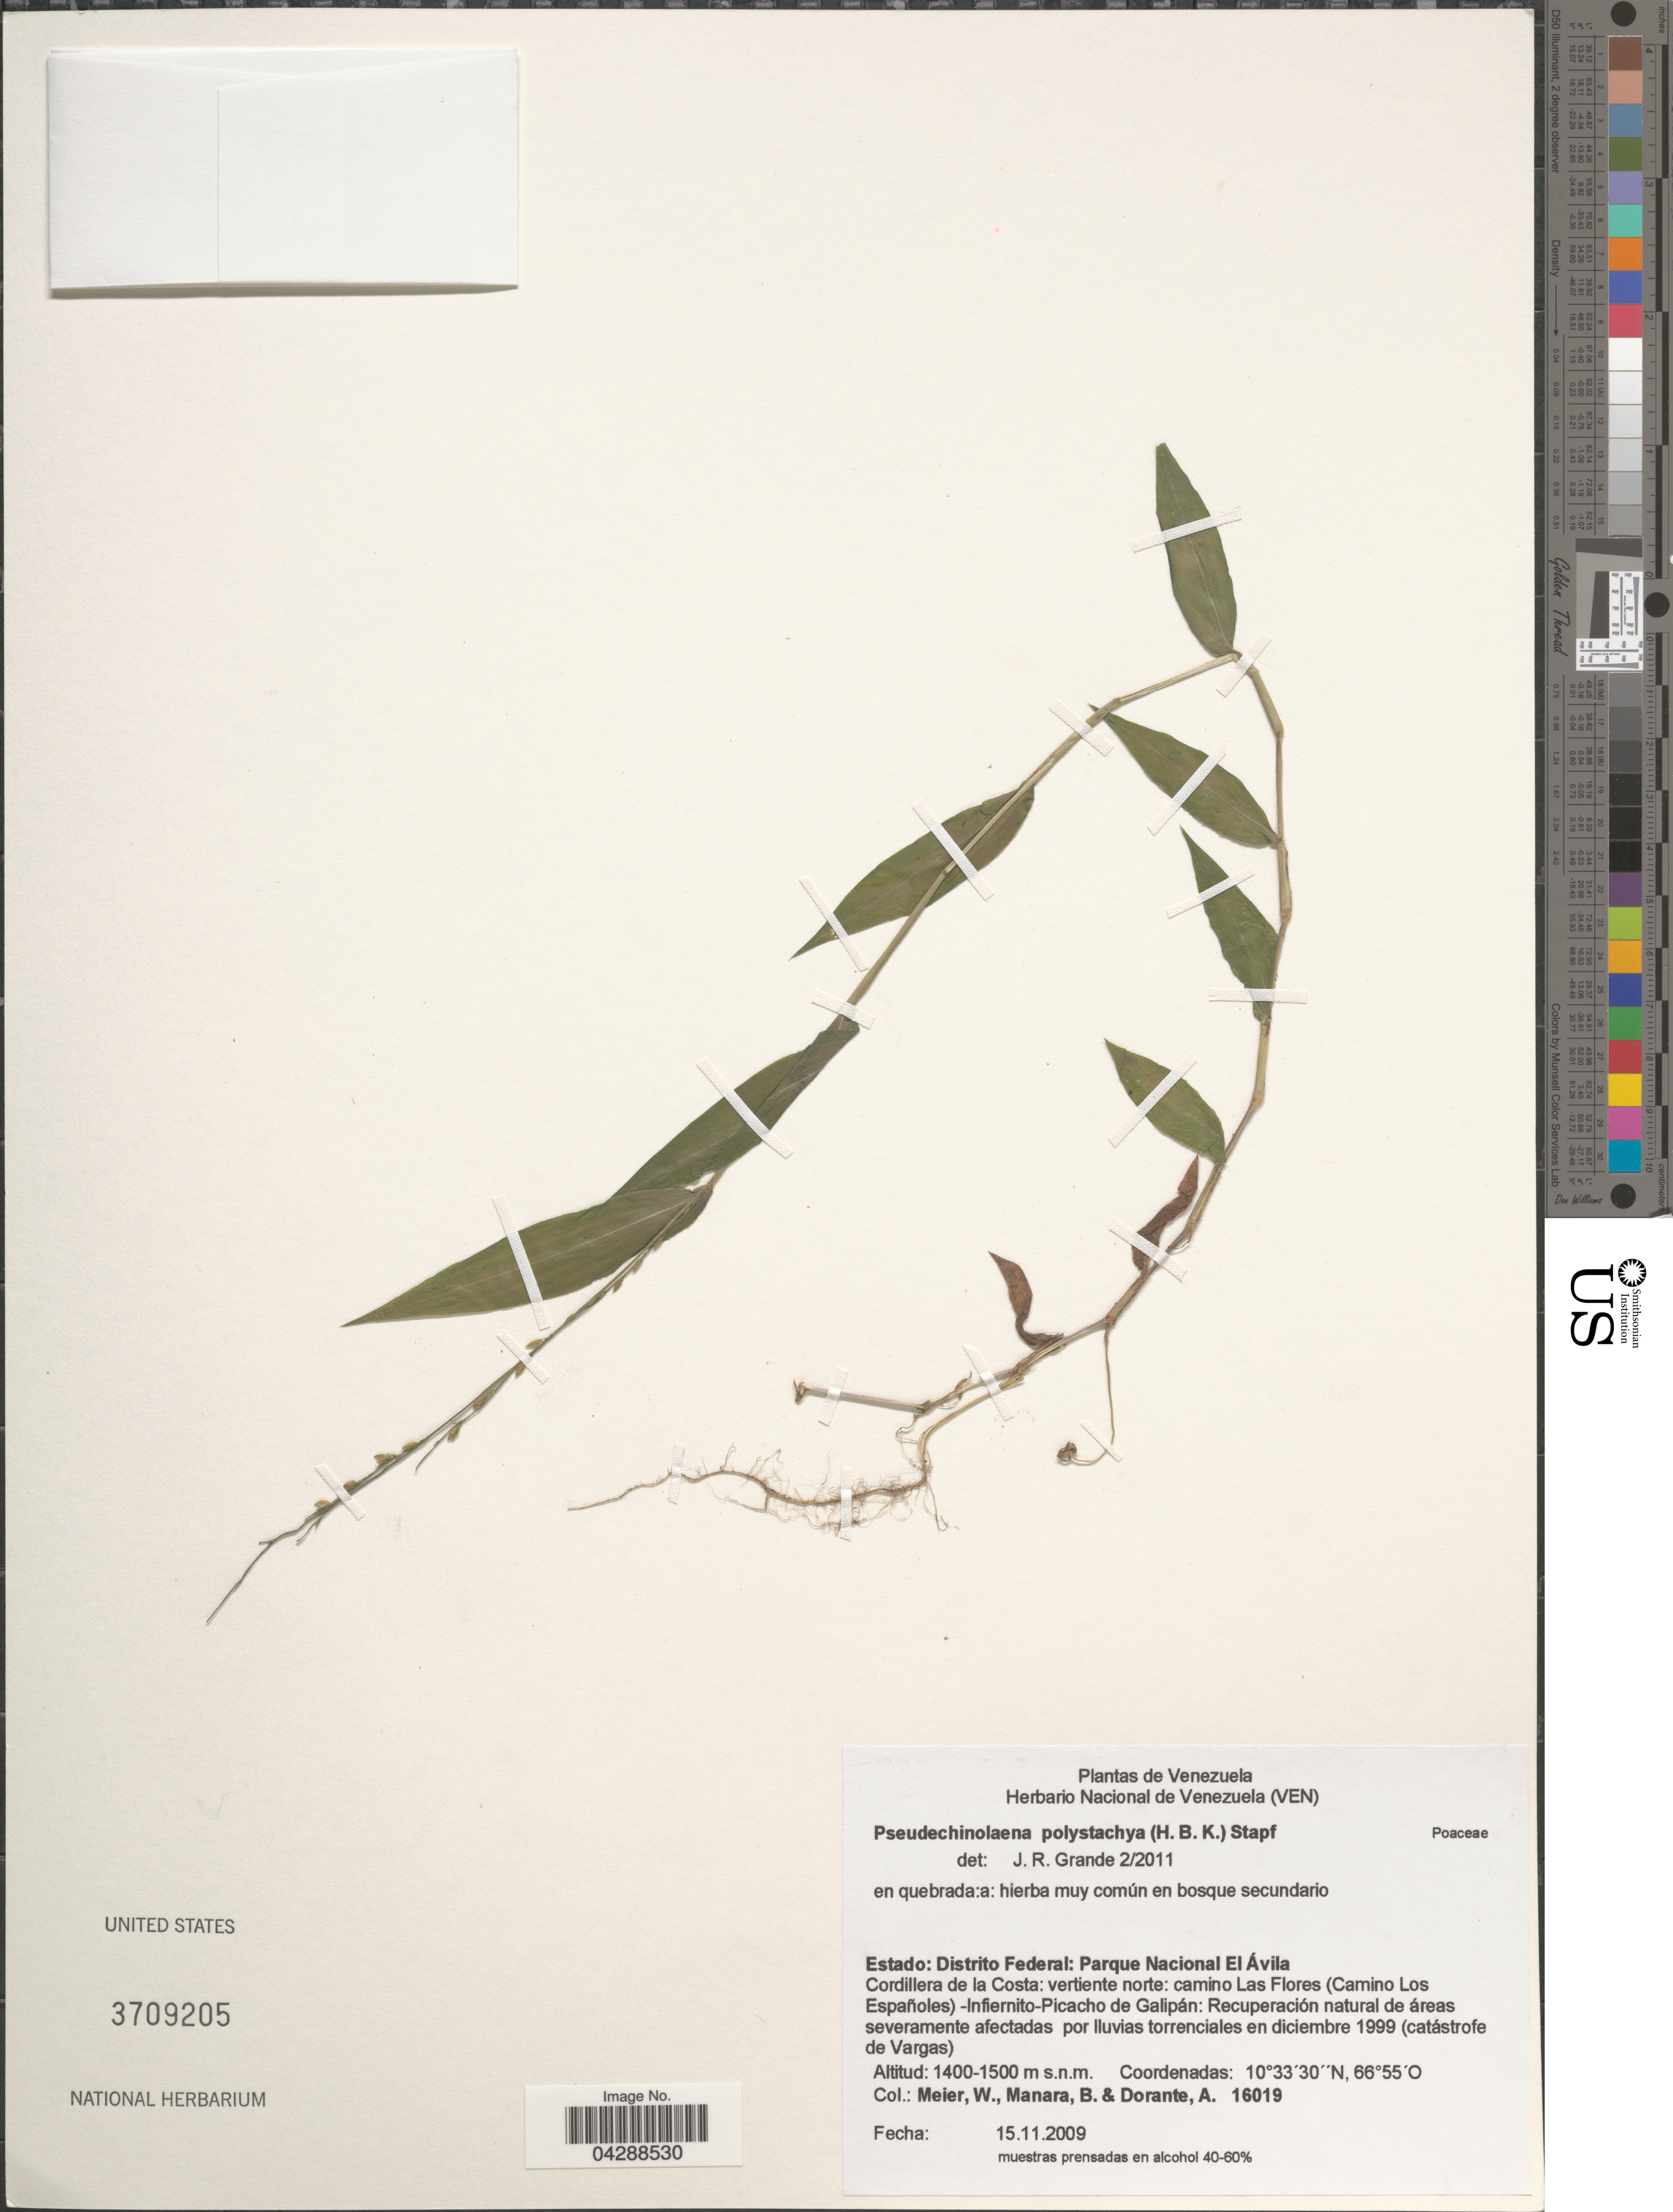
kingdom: Plantae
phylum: Tracheophyta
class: Liliopsida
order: Poales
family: Poaceae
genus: Pseudechinolaena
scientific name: Pseudechinolaena polystachya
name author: (Kunth) Stapf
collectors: W. Meier, B. Manara & A. Dorante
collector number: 16019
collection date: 2009-11-15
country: Venezuela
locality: Estado: Distrito Federal: Parque Nacional El Ávila. Cordillera de la Costa: vertiente norte: camino Las Flores (Camino Los Españoles) -Infiernito-Picacho de Galipán.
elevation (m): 1400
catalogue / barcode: US 3709205